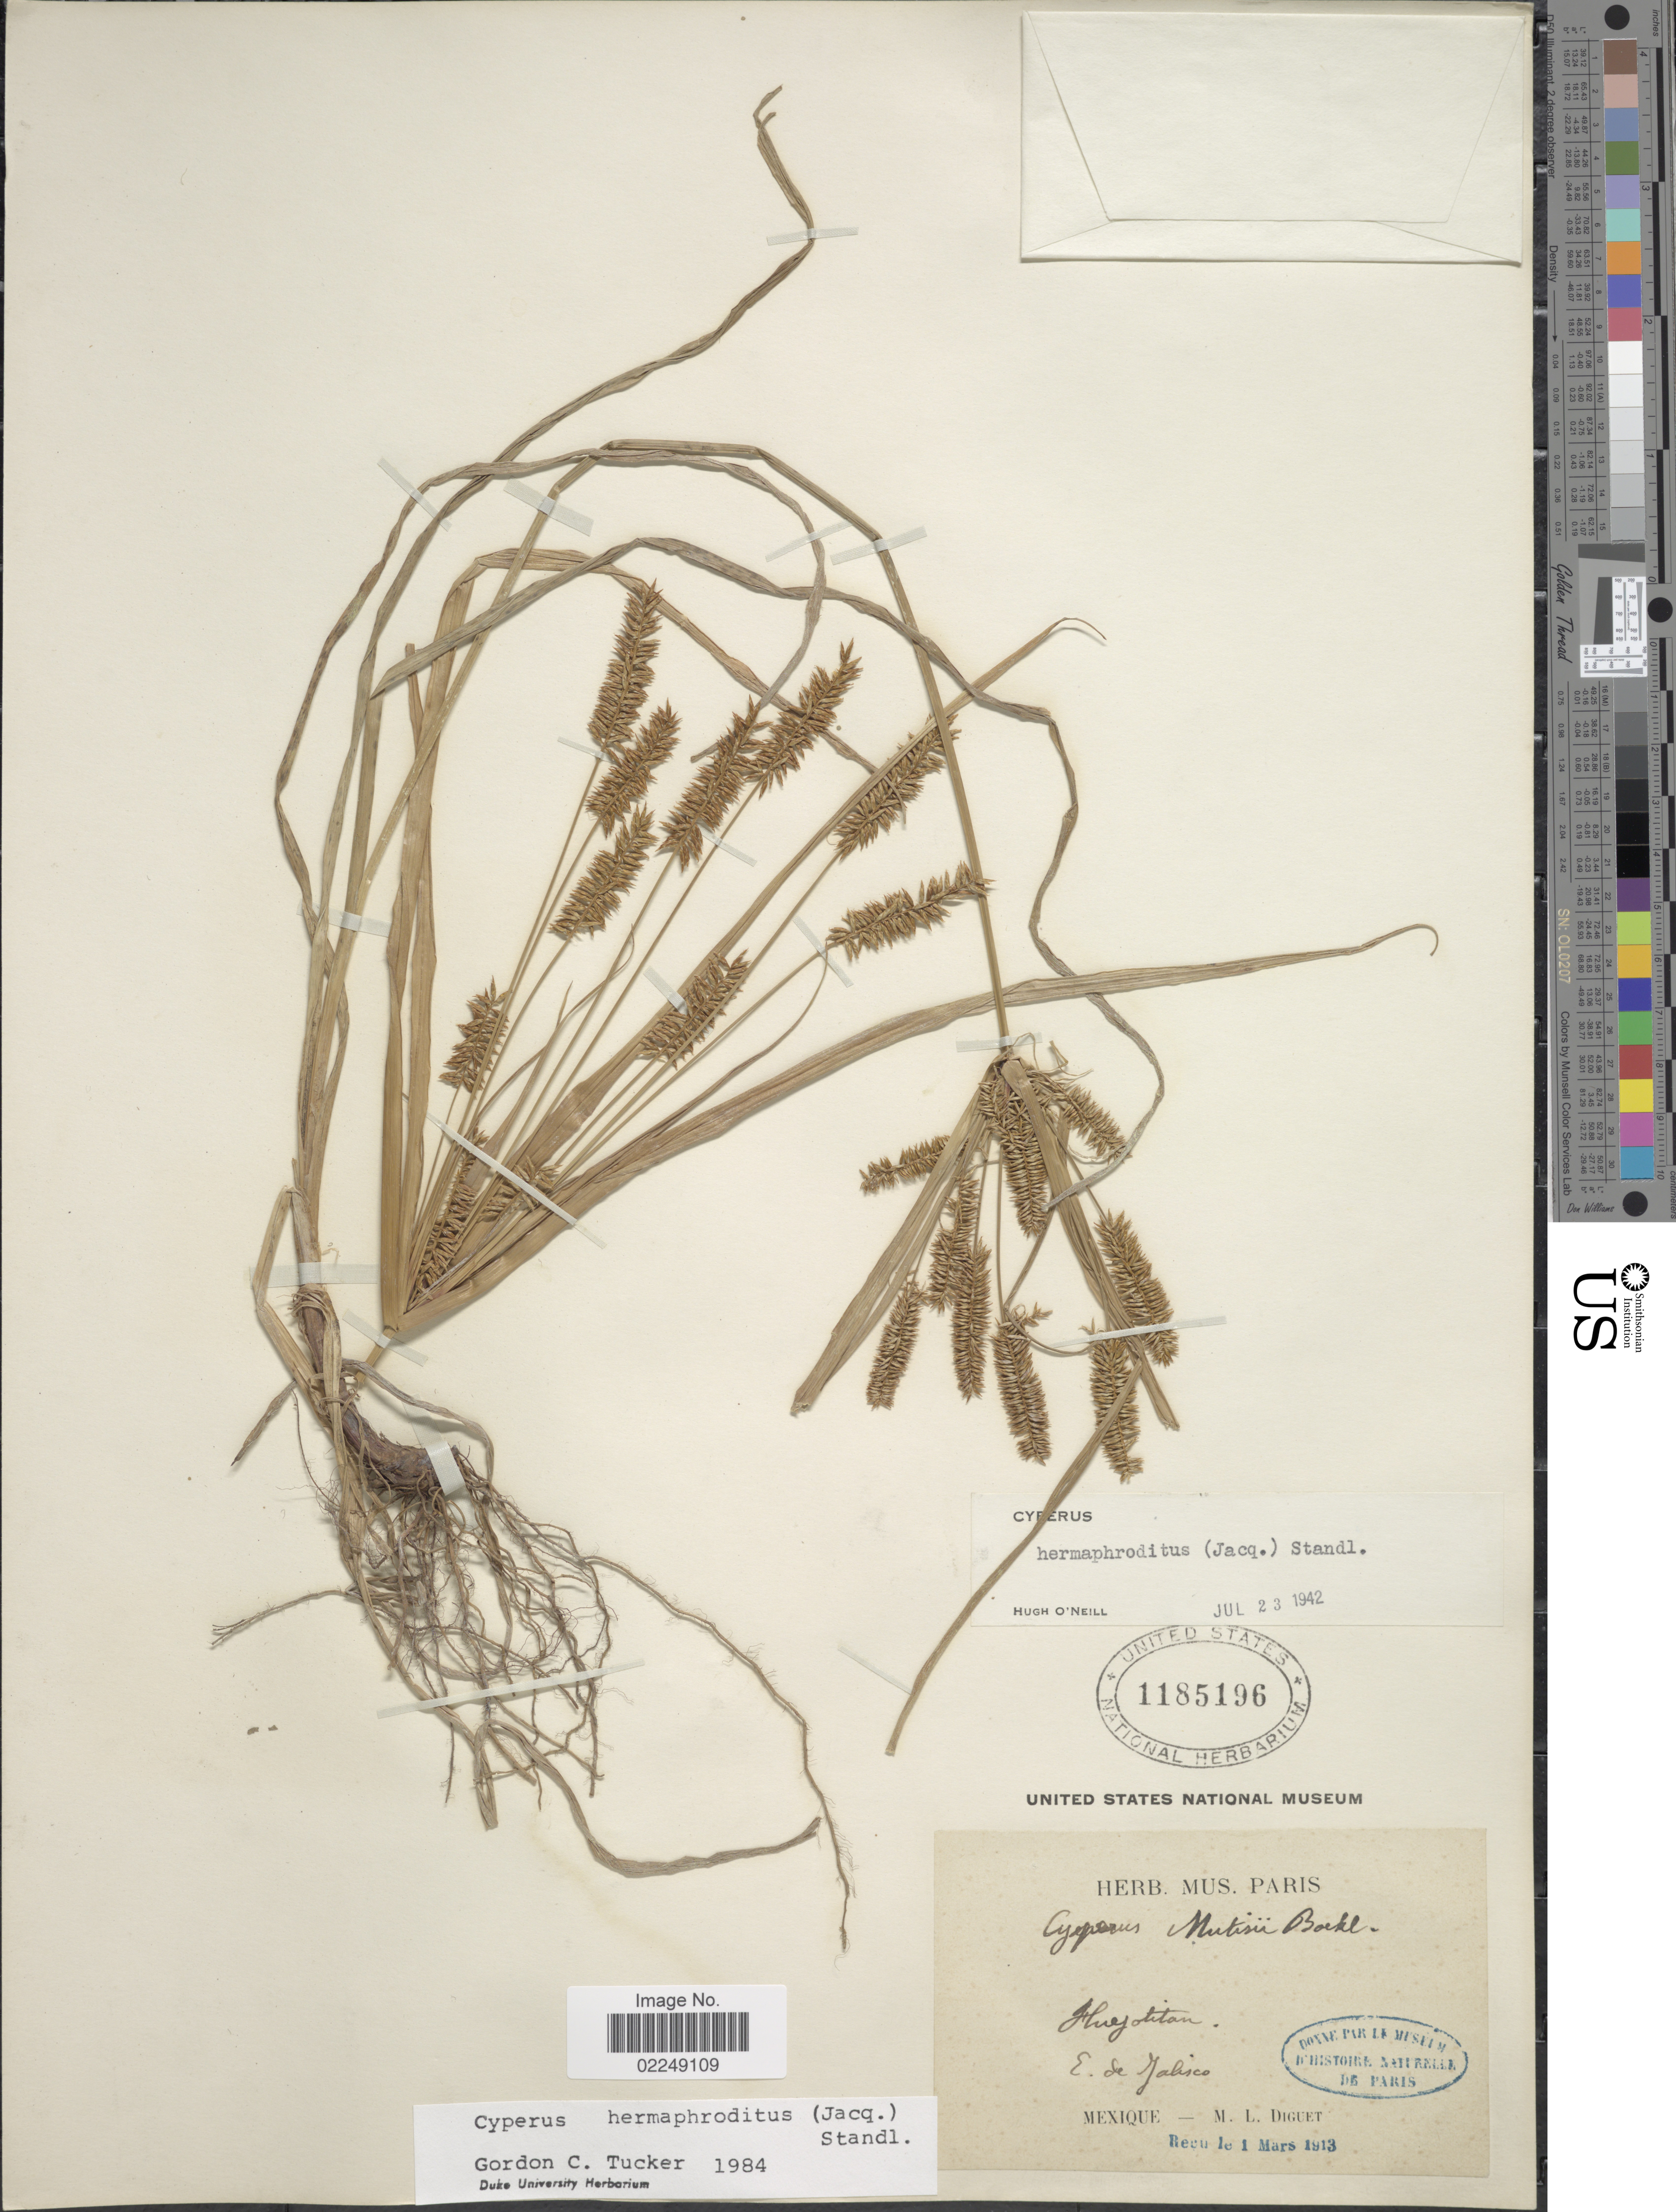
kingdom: Plantae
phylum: Tracheophyta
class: Liliopsida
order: Poales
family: Cyperaceae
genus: Cyperus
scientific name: Cyperus hermaphroditus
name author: (Jacq.) Standl.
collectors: M. L. Diguet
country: Mexico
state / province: Jalisco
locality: E. de Jalisco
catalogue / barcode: US 1185196